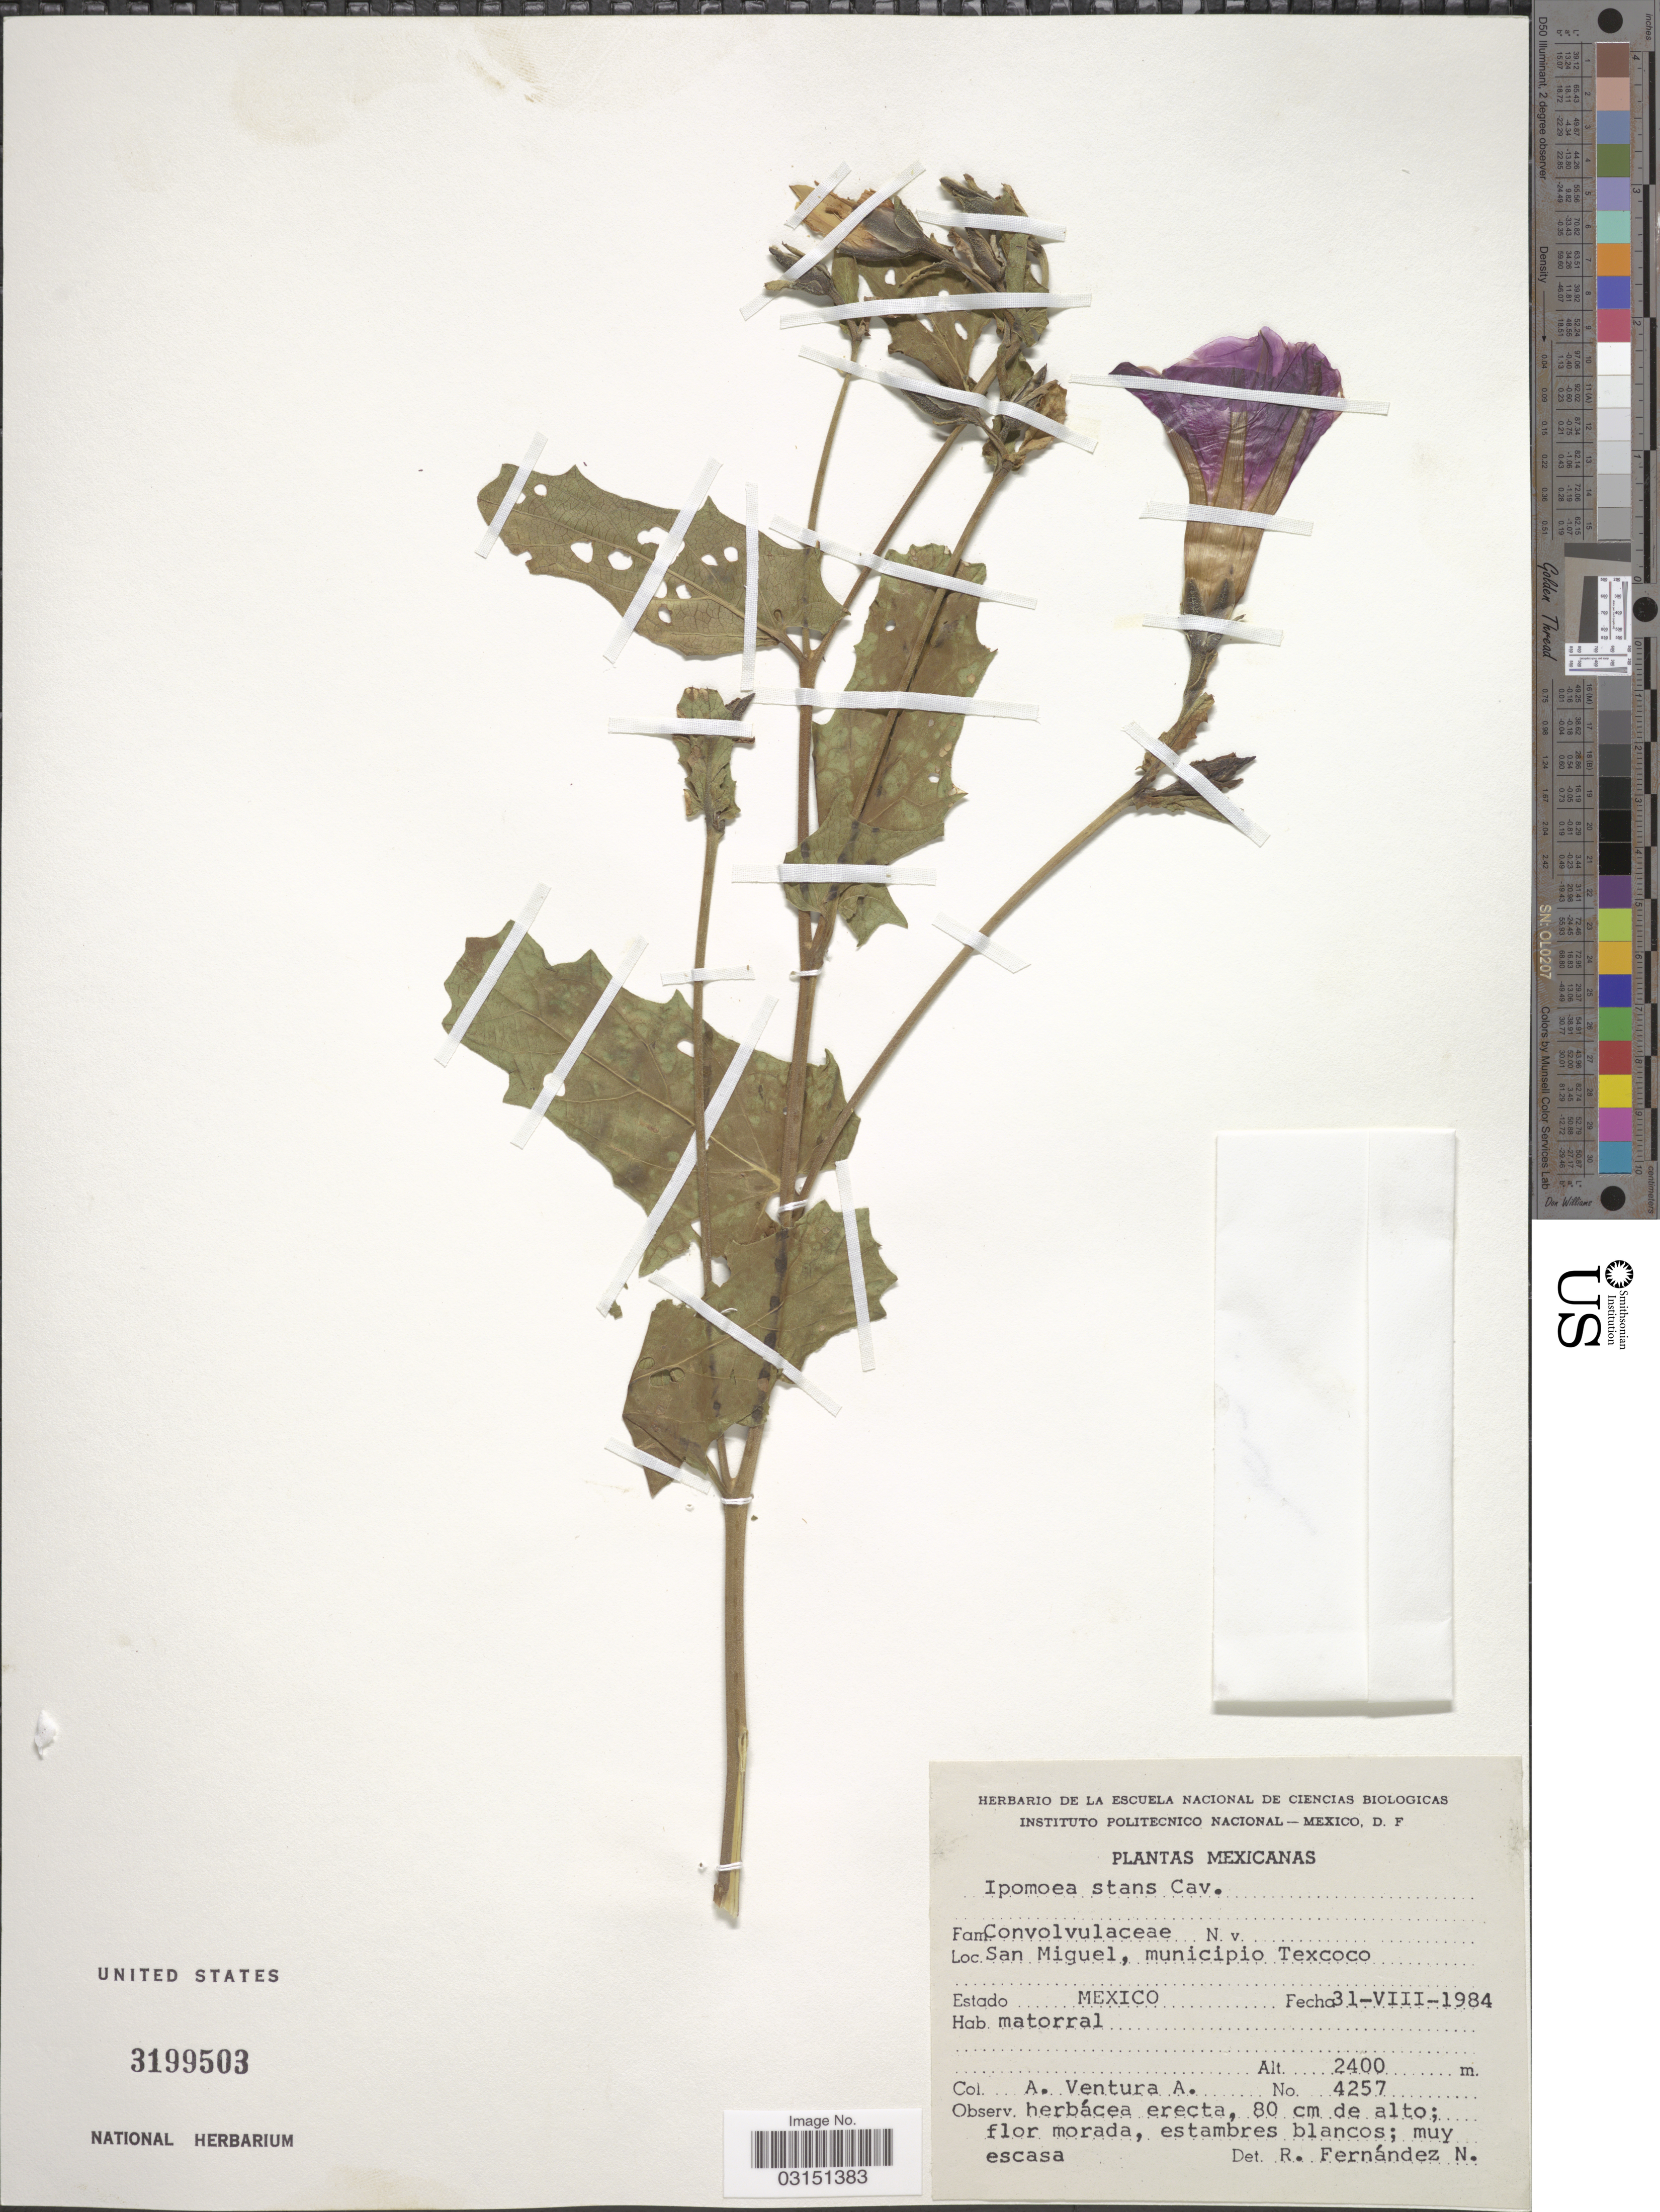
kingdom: Plantae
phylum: Tracheophyta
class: Magnoliopsida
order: Solanales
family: Convolvulaceae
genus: Ipomoea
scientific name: Ipomoea stans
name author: Cav.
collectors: A. Ventura A.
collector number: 4257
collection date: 1984-08-31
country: Mexico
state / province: México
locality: San Miguel, municipio Texcoco.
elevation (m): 2400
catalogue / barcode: US 3199503